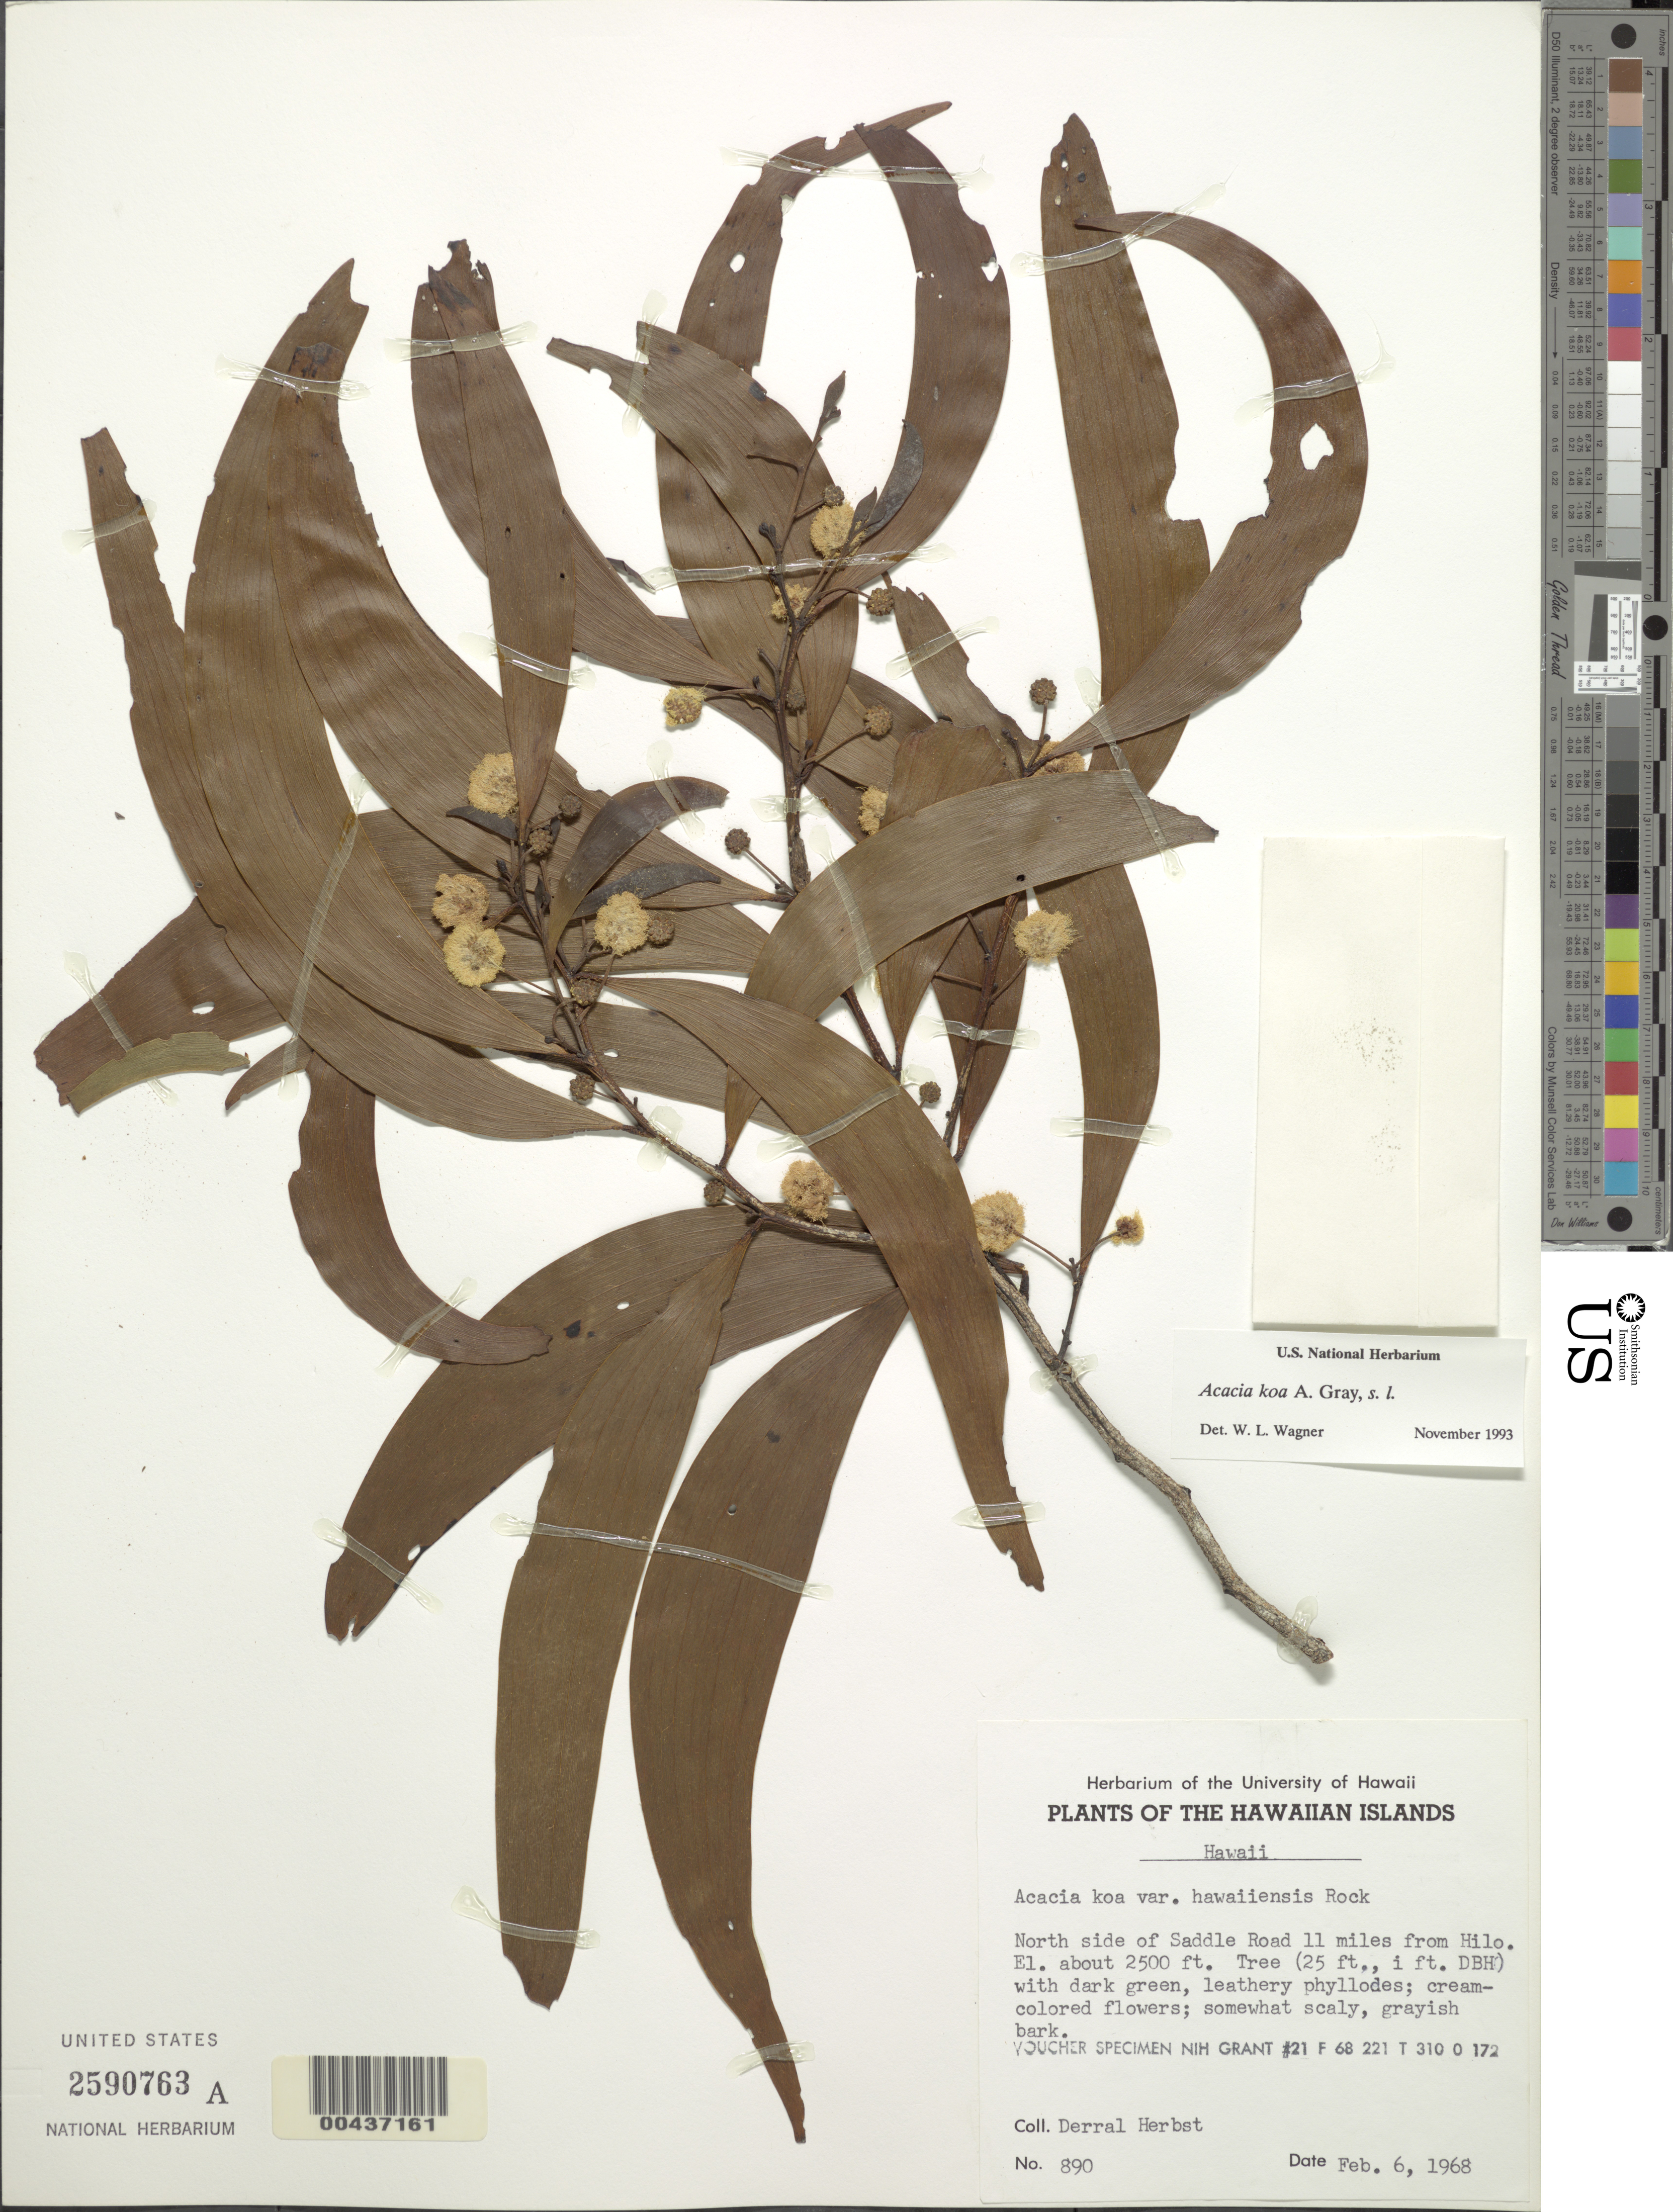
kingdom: Plantae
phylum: Tracheophyta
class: Magnoliopsida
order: Fabales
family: Fabaceae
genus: Acacia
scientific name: Acacia koa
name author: A. Gray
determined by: Wagner, W. L., (BOT), Smithsonian Institution - National Museum of Natural History (UNITED STATES)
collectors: D. R. Herbst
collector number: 890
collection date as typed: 6 Feb 1968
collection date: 1968-02-06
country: United States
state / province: Hawaii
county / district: Hawaii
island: Hawaii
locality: N side of Saddle Road 11 mi from Hilo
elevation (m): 762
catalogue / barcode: US 2590763A